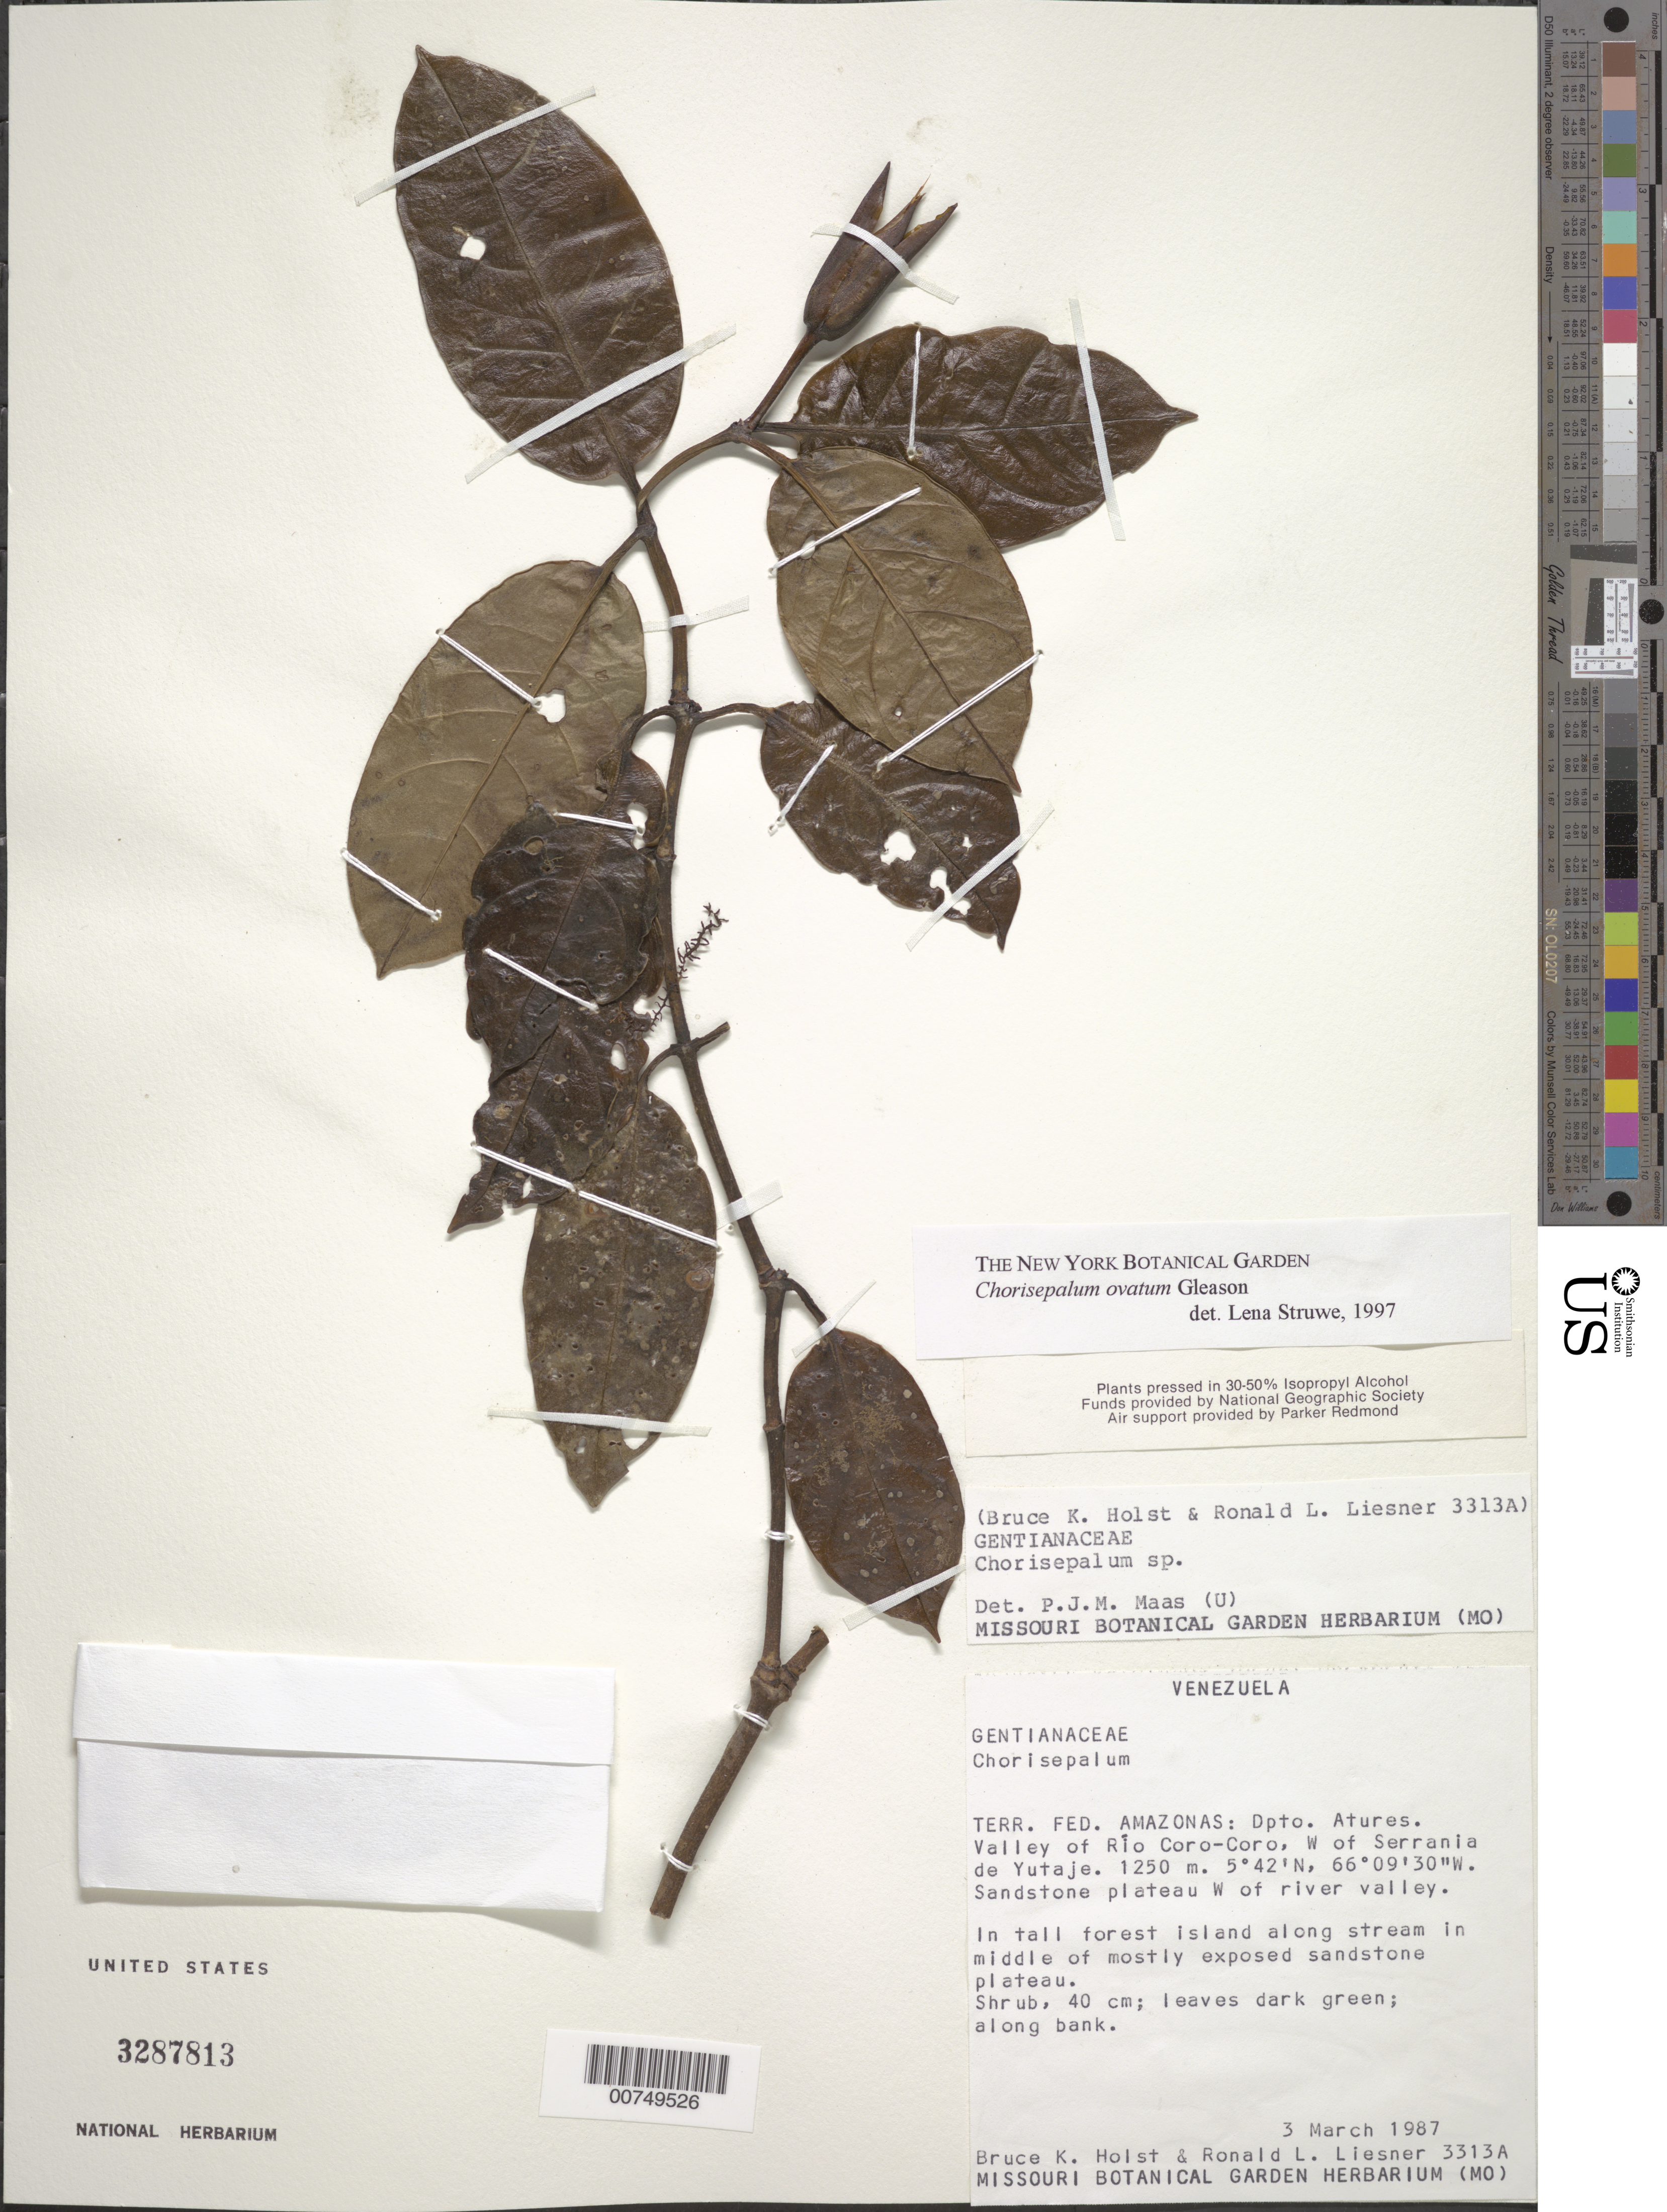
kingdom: Plantae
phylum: Tracheophyta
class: Magnoliopsida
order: Gentianales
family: Gentianaceae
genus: Chorisepalum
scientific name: Chorisepalum ovatum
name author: Gleason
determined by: Struwe, L.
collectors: B. Holst & R. L. Liesner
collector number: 3313 A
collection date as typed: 3-Mar-87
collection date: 1987-03-03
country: Venezuela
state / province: Amazonas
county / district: Atures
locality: Río Coro-Coro, W of Serrania de Yutajé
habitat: Sandstone plateau W of river valley; tall forest island along stream in middle of mostly exposed sandstone; along bank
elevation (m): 1250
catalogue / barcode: US 3287813